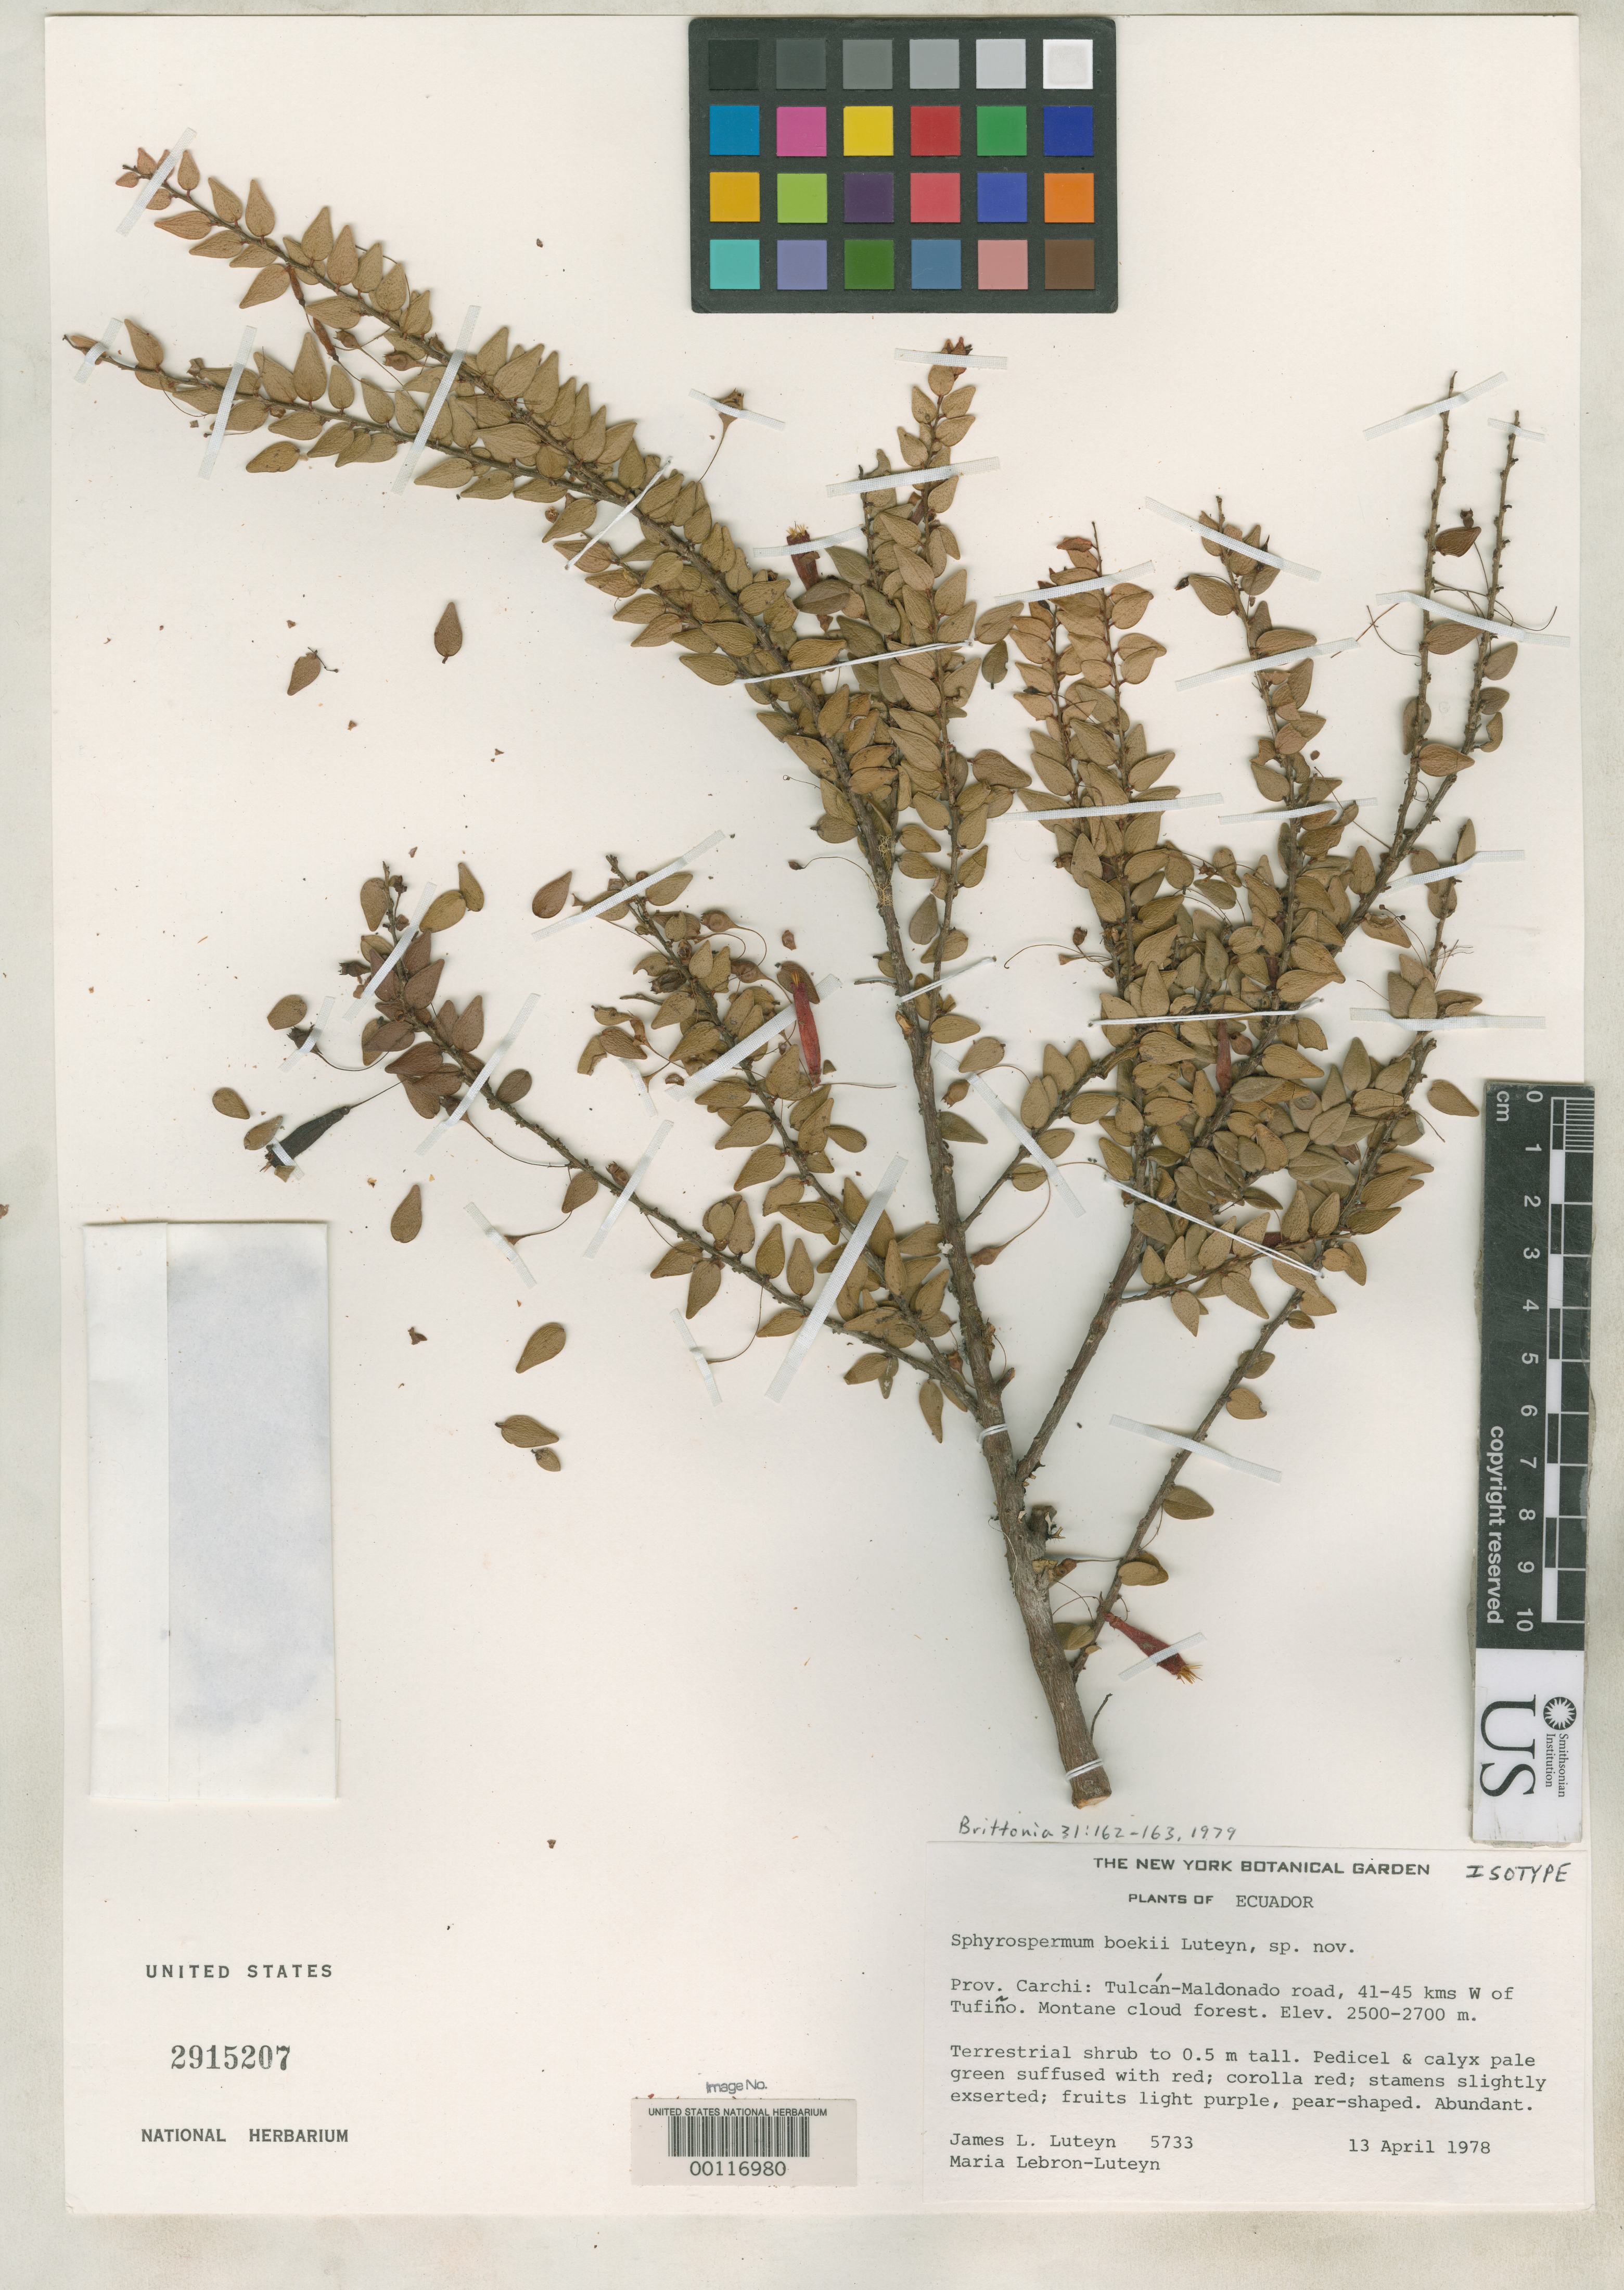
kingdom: Plantae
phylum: Tracheophyta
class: Magnoliopsida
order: Ericales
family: Ericaceae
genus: Sphyrospermum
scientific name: Sphyrospermum boekii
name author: Luteyn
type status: Isotype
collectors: J. L. Luteyn & M. L. Lebrón-Luteyn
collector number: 5733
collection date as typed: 13 Apr 1978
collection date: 1978-04-13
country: Ecuador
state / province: Carchi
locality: Tulcan-Maldonado road, W of Tufino.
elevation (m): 2500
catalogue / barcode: US 2915207